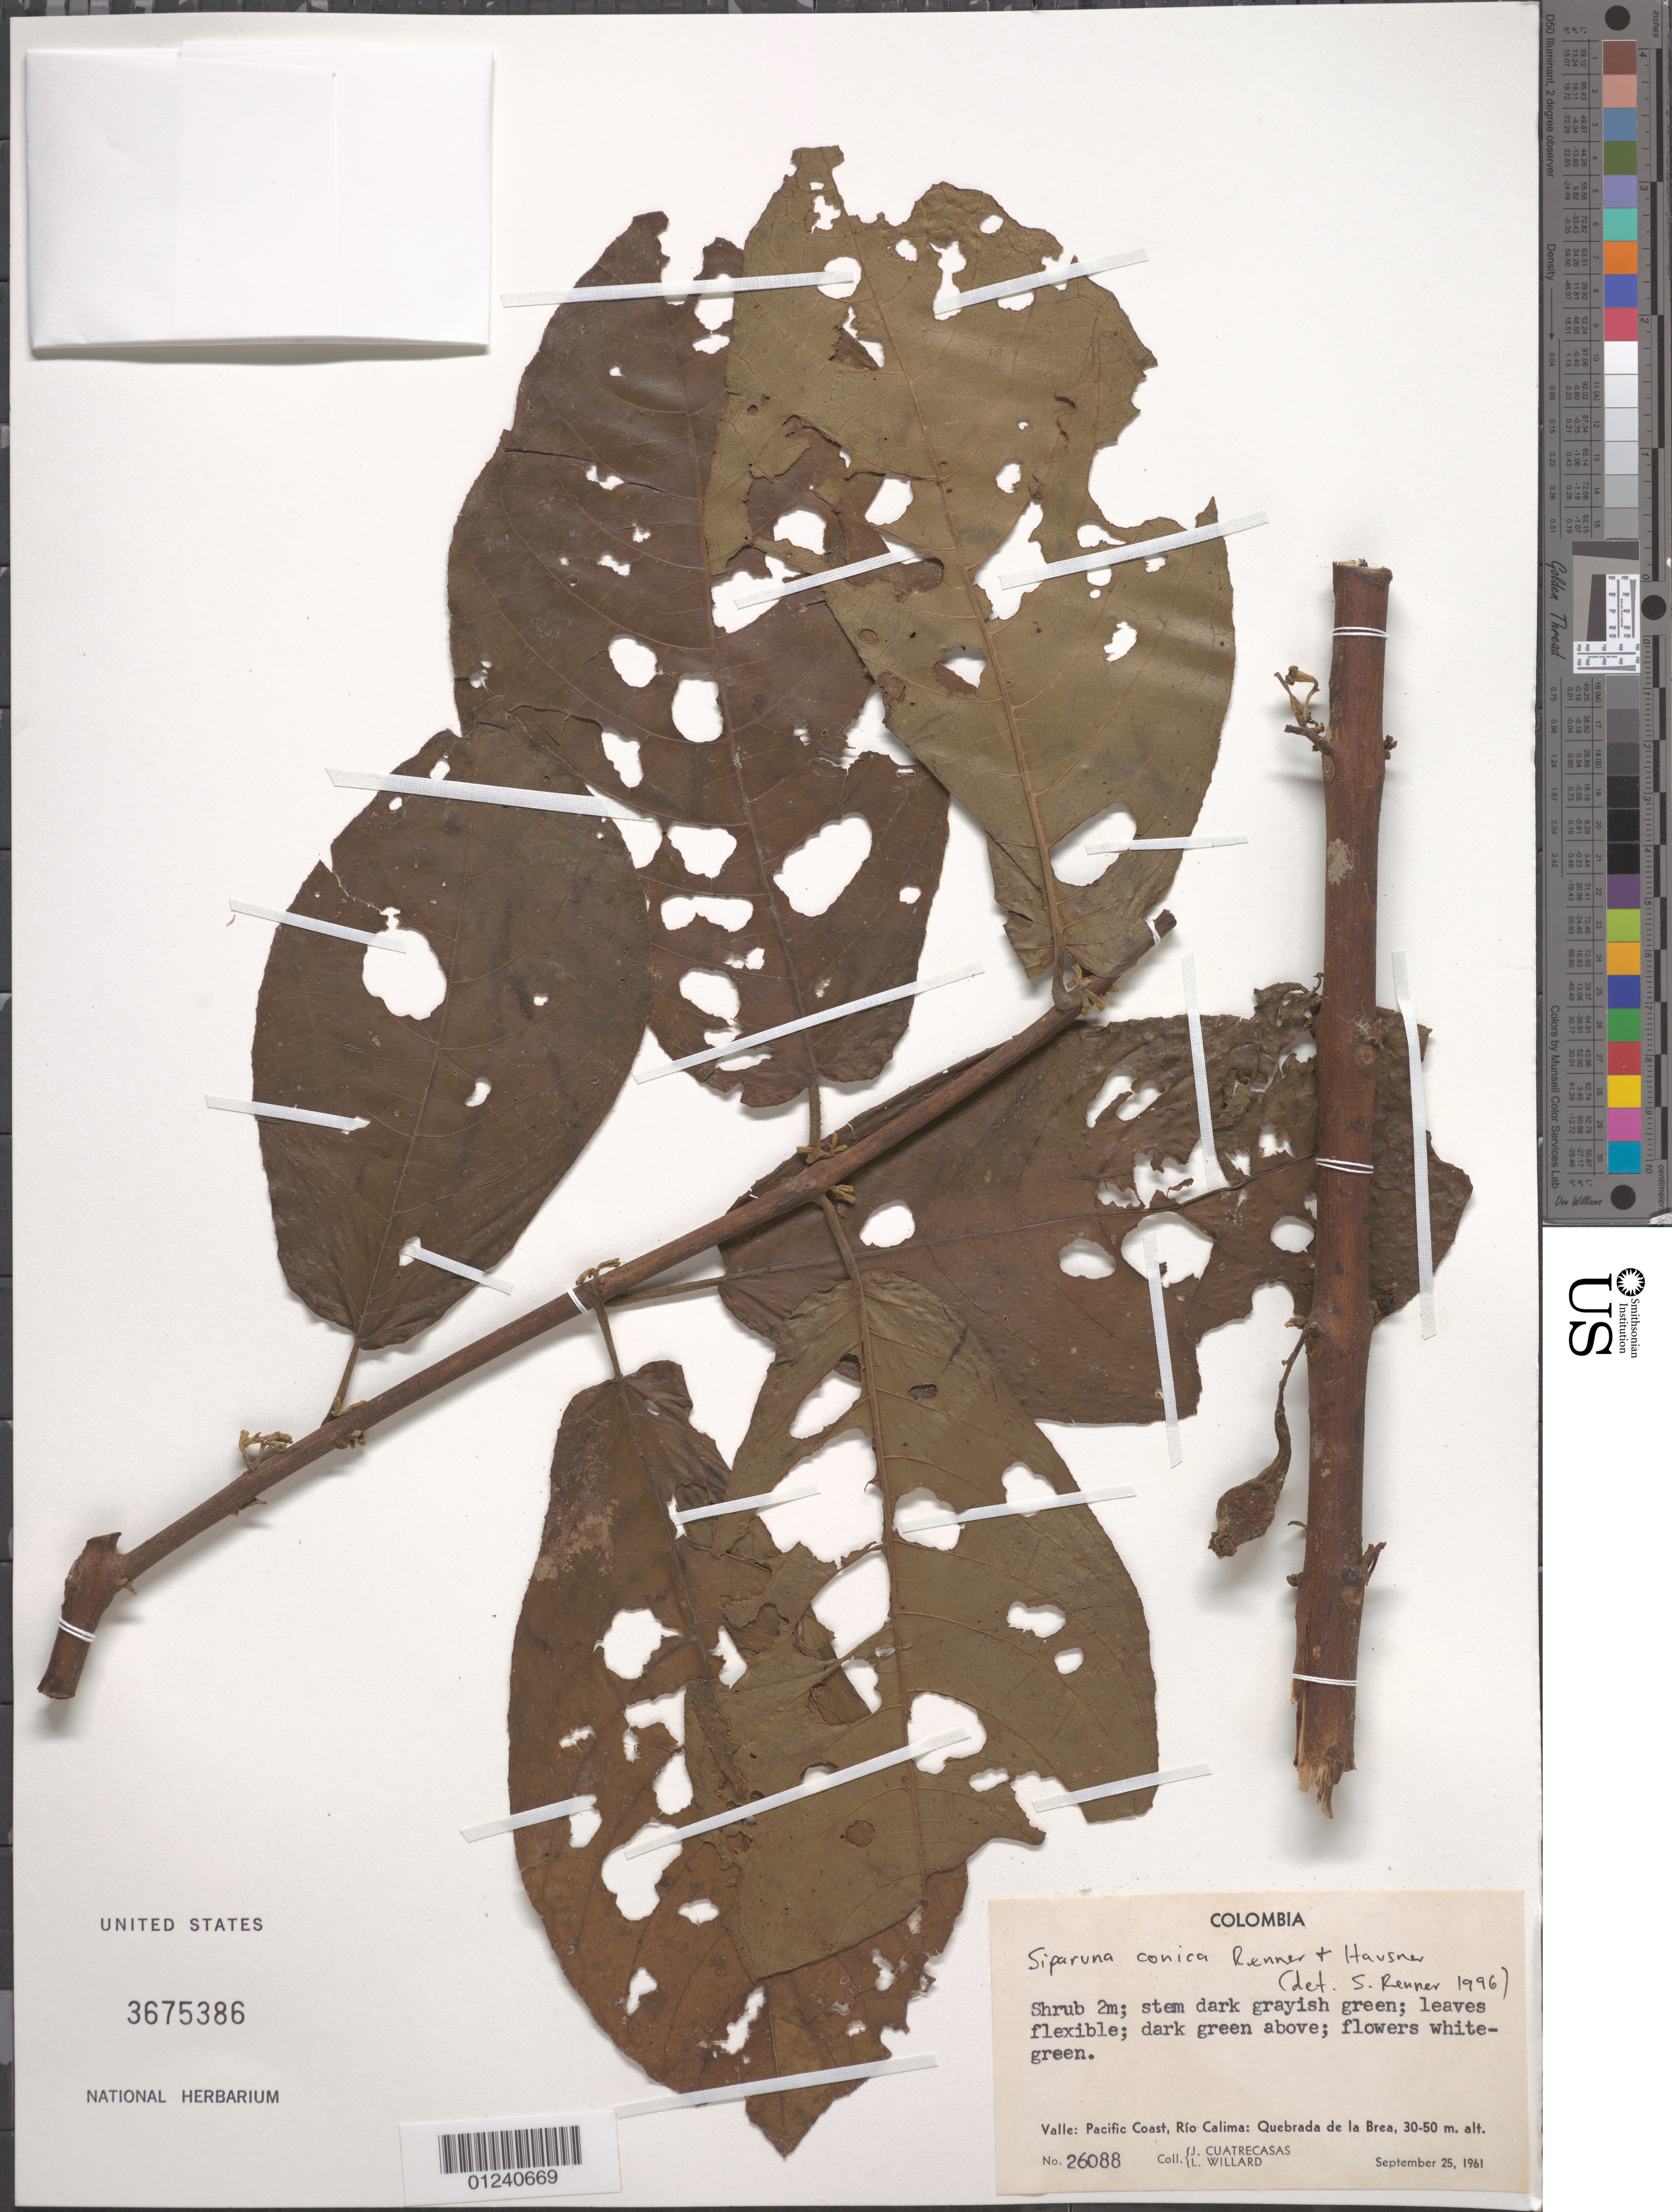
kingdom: Plantae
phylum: Tracheophyta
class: Magnoliopsida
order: Laurales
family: Siparunaceae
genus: Siparuna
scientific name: Siparuna conica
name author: S.S. Renner & Hausner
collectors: J. Cuatrecasas & L. Willard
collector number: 26088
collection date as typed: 25 Sep 1961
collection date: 1961-09-25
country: Colombia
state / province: Valle del Cauca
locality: Pacific Coast, Rio Calima: Quebrada de la Brea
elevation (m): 30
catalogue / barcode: US 3675386